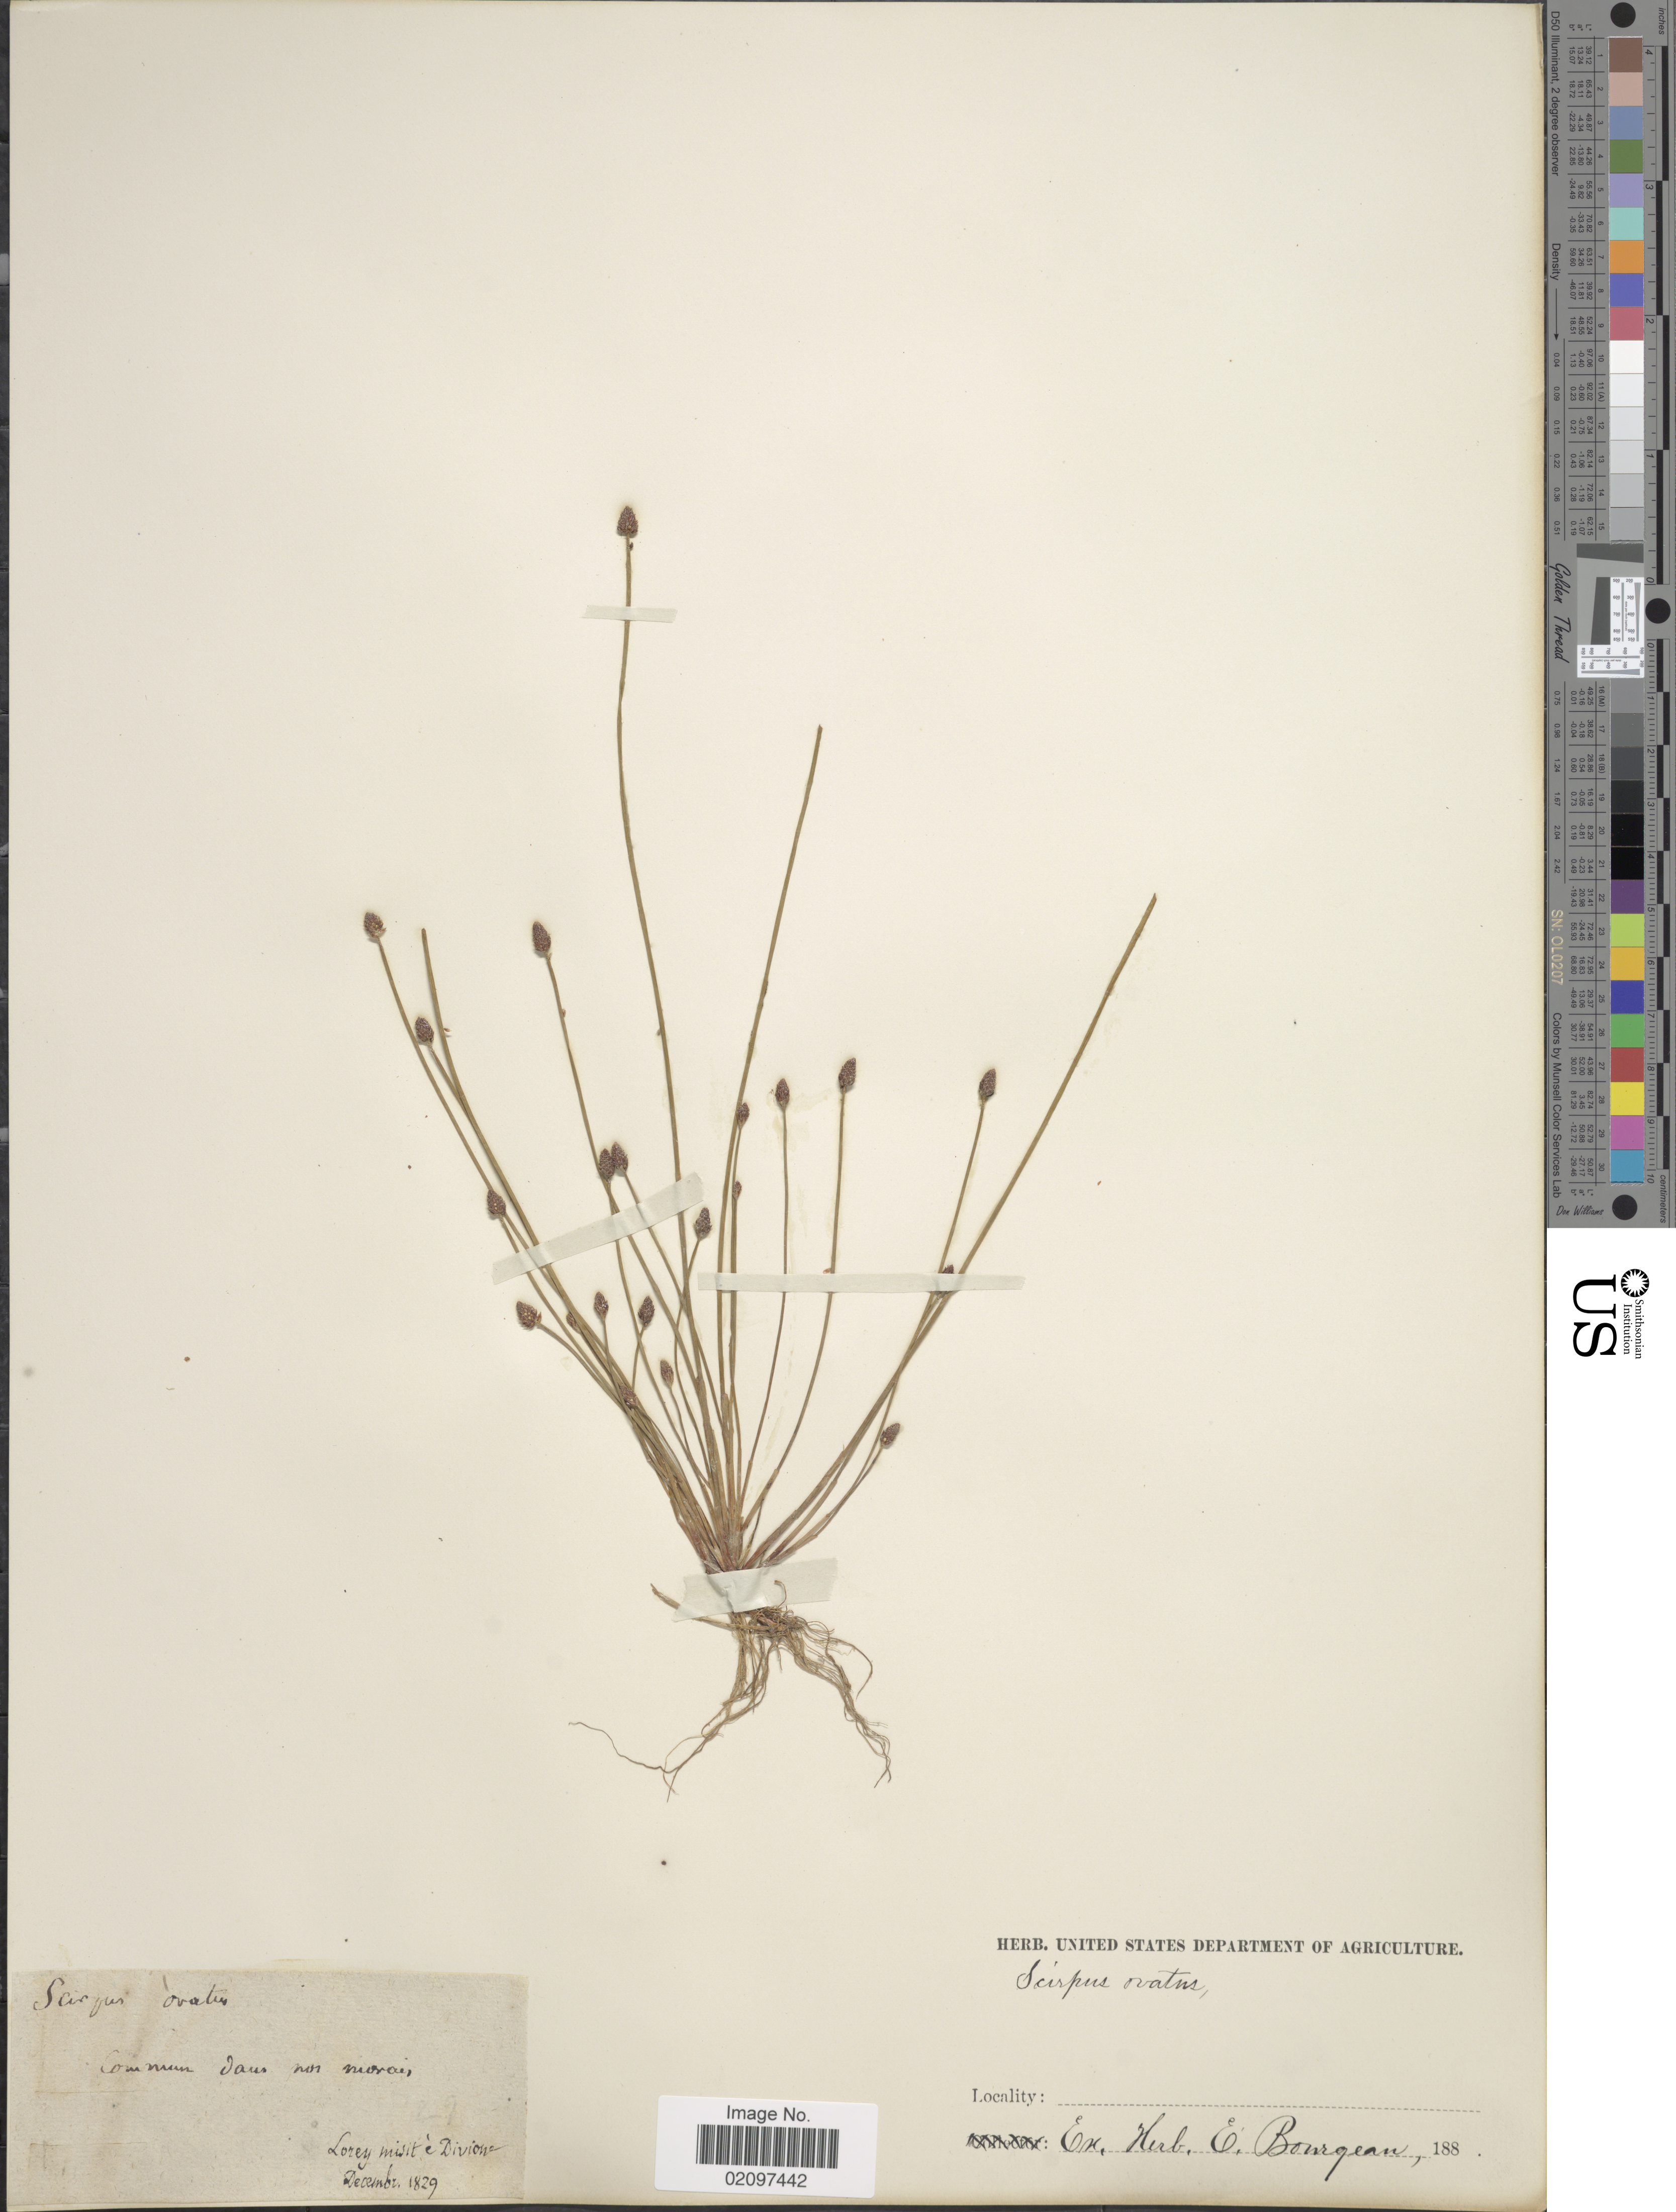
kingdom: Plantae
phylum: Tracheophyta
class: Liliopsida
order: Poales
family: Cyperaceae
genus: Eleocharis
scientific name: Eleocharis ovata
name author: (Roth) Roem. & Schult.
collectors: Ex herb E. Bourgeau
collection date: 1829-12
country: Portugal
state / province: Braganca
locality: Commun dans mn. Morais